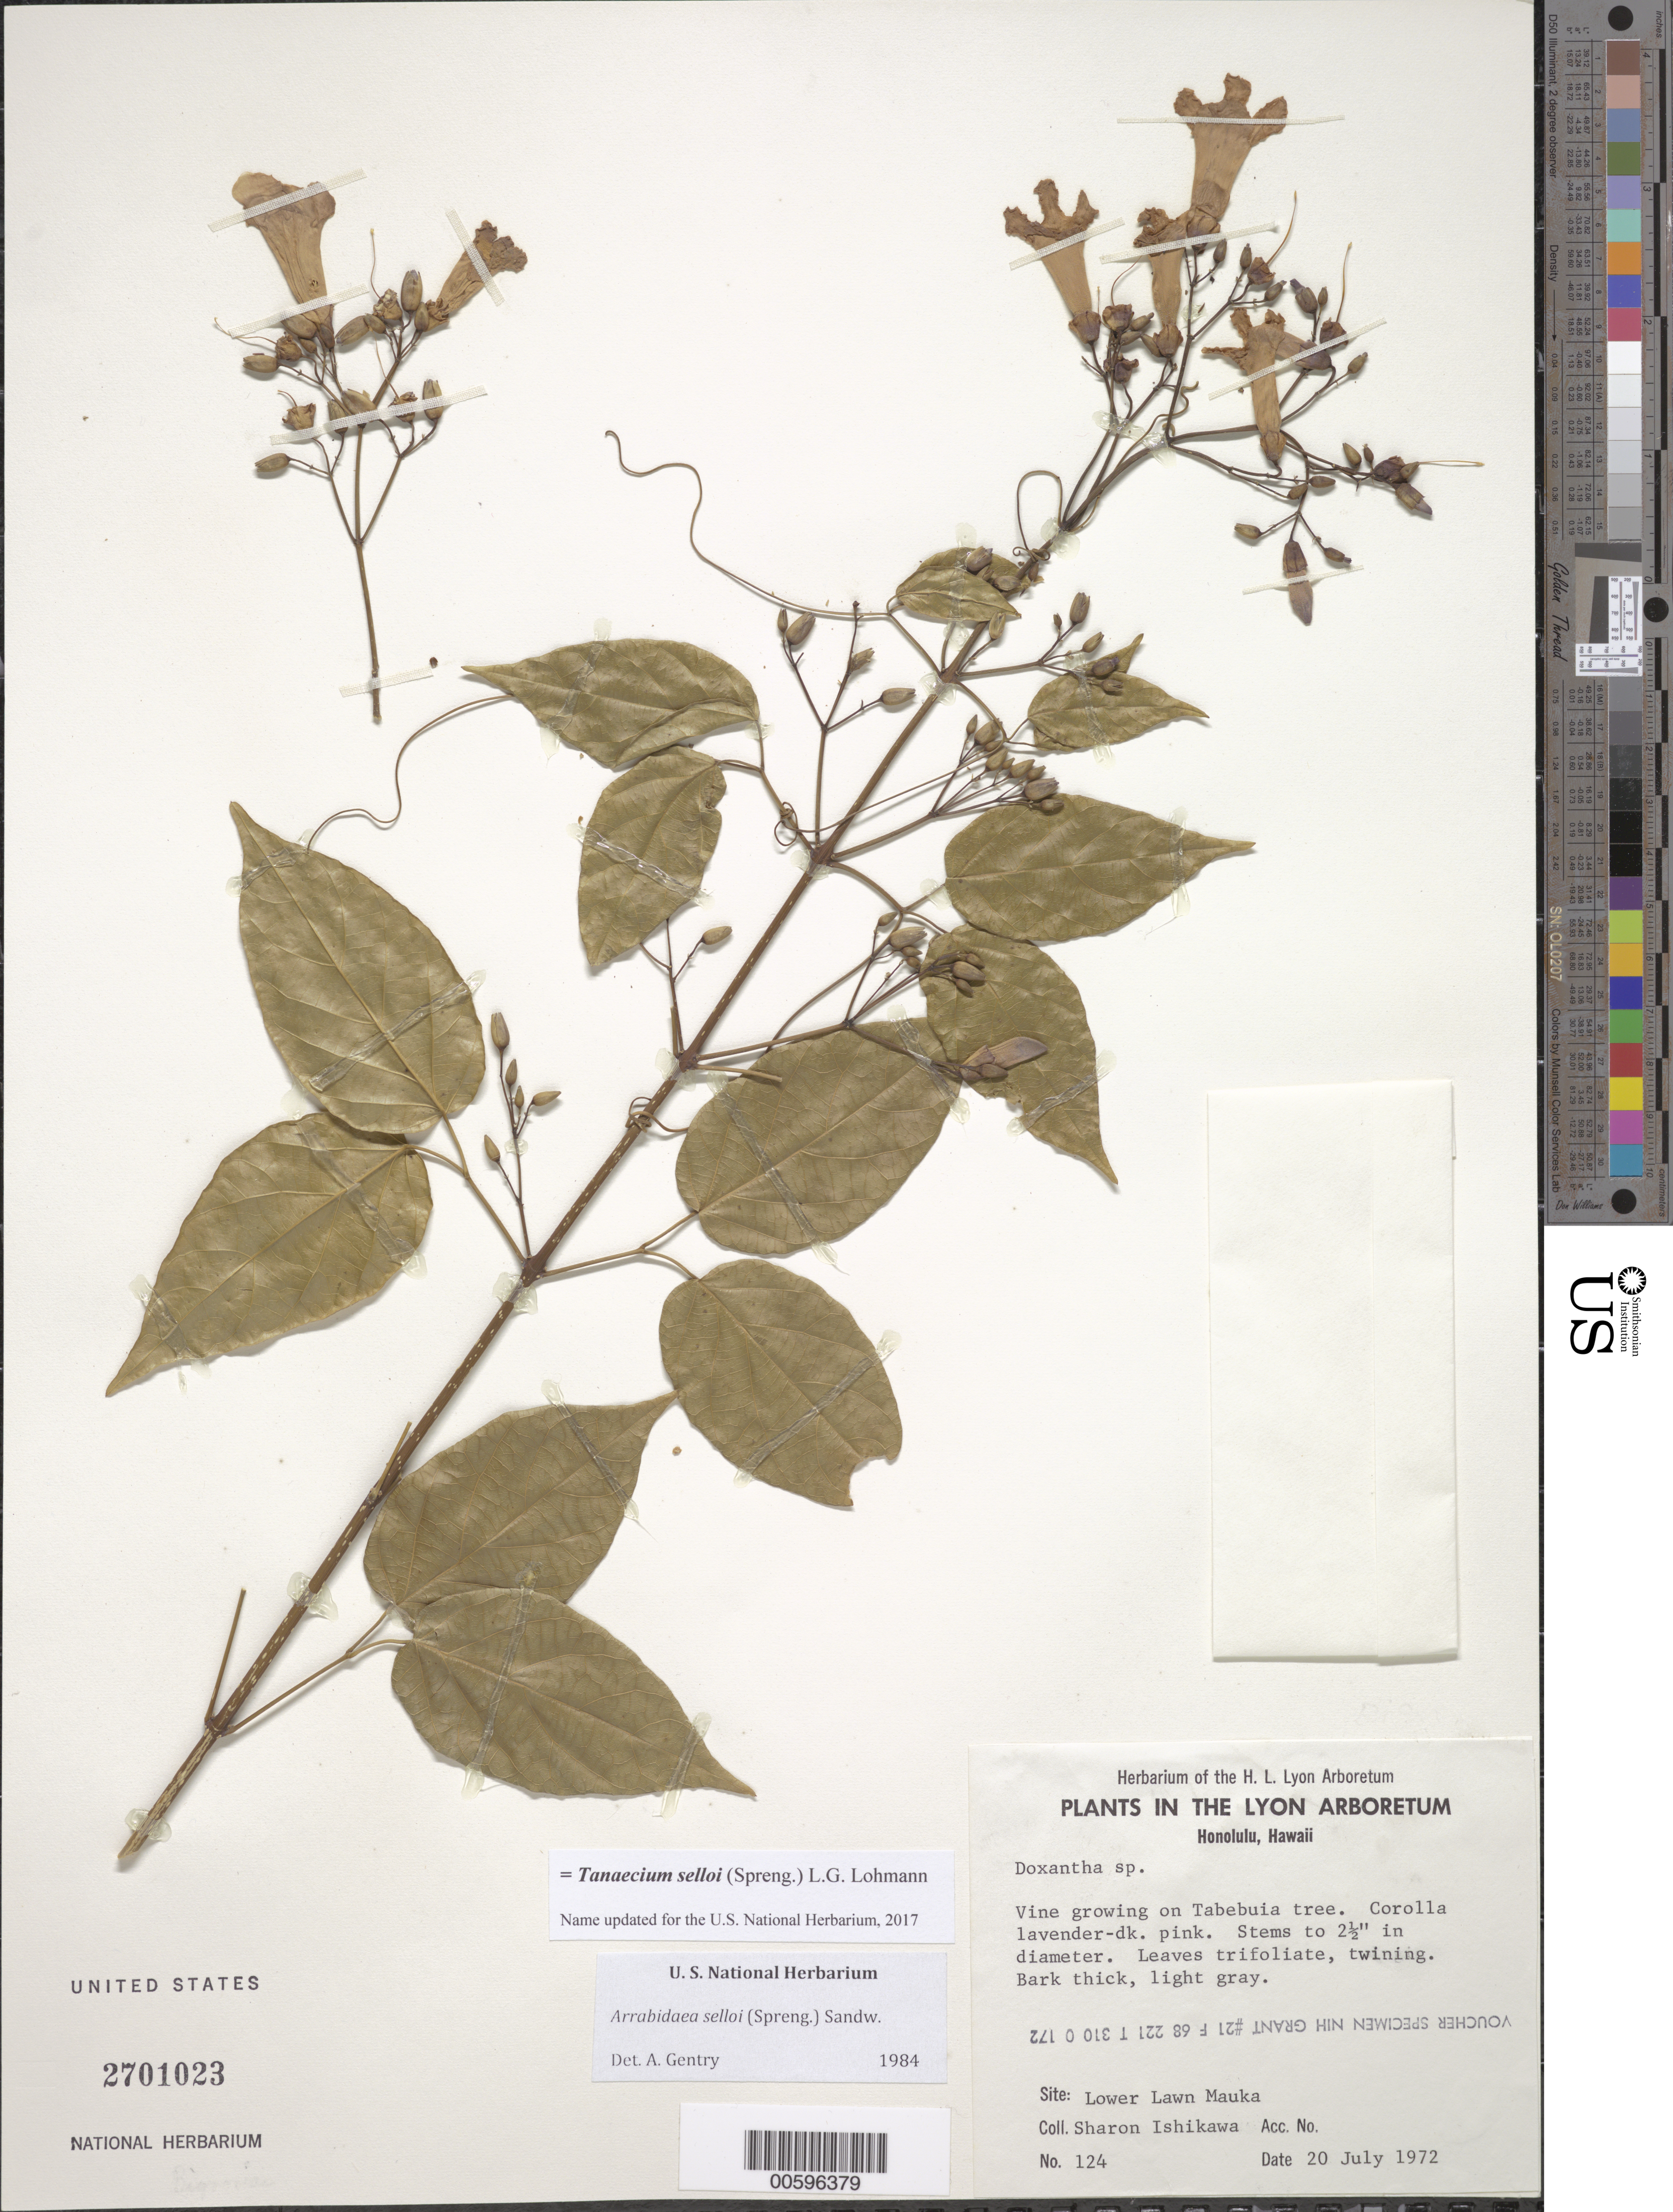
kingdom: Plantae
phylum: Tracheophyta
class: Magnoliopsida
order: Lamiales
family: Bignoniaceae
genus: Tanaecium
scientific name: Tanaecium selloi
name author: (Spreng.) L.G. Lohmann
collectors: S. Ishikawa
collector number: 124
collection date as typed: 20 Jul 1972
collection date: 1972-07-20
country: United States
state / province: Hawaii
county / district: Honolulu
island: Oahu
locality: Lyon Arboretum, Honolulu, Lower Lawn Mauka.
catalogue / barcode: US 2701023